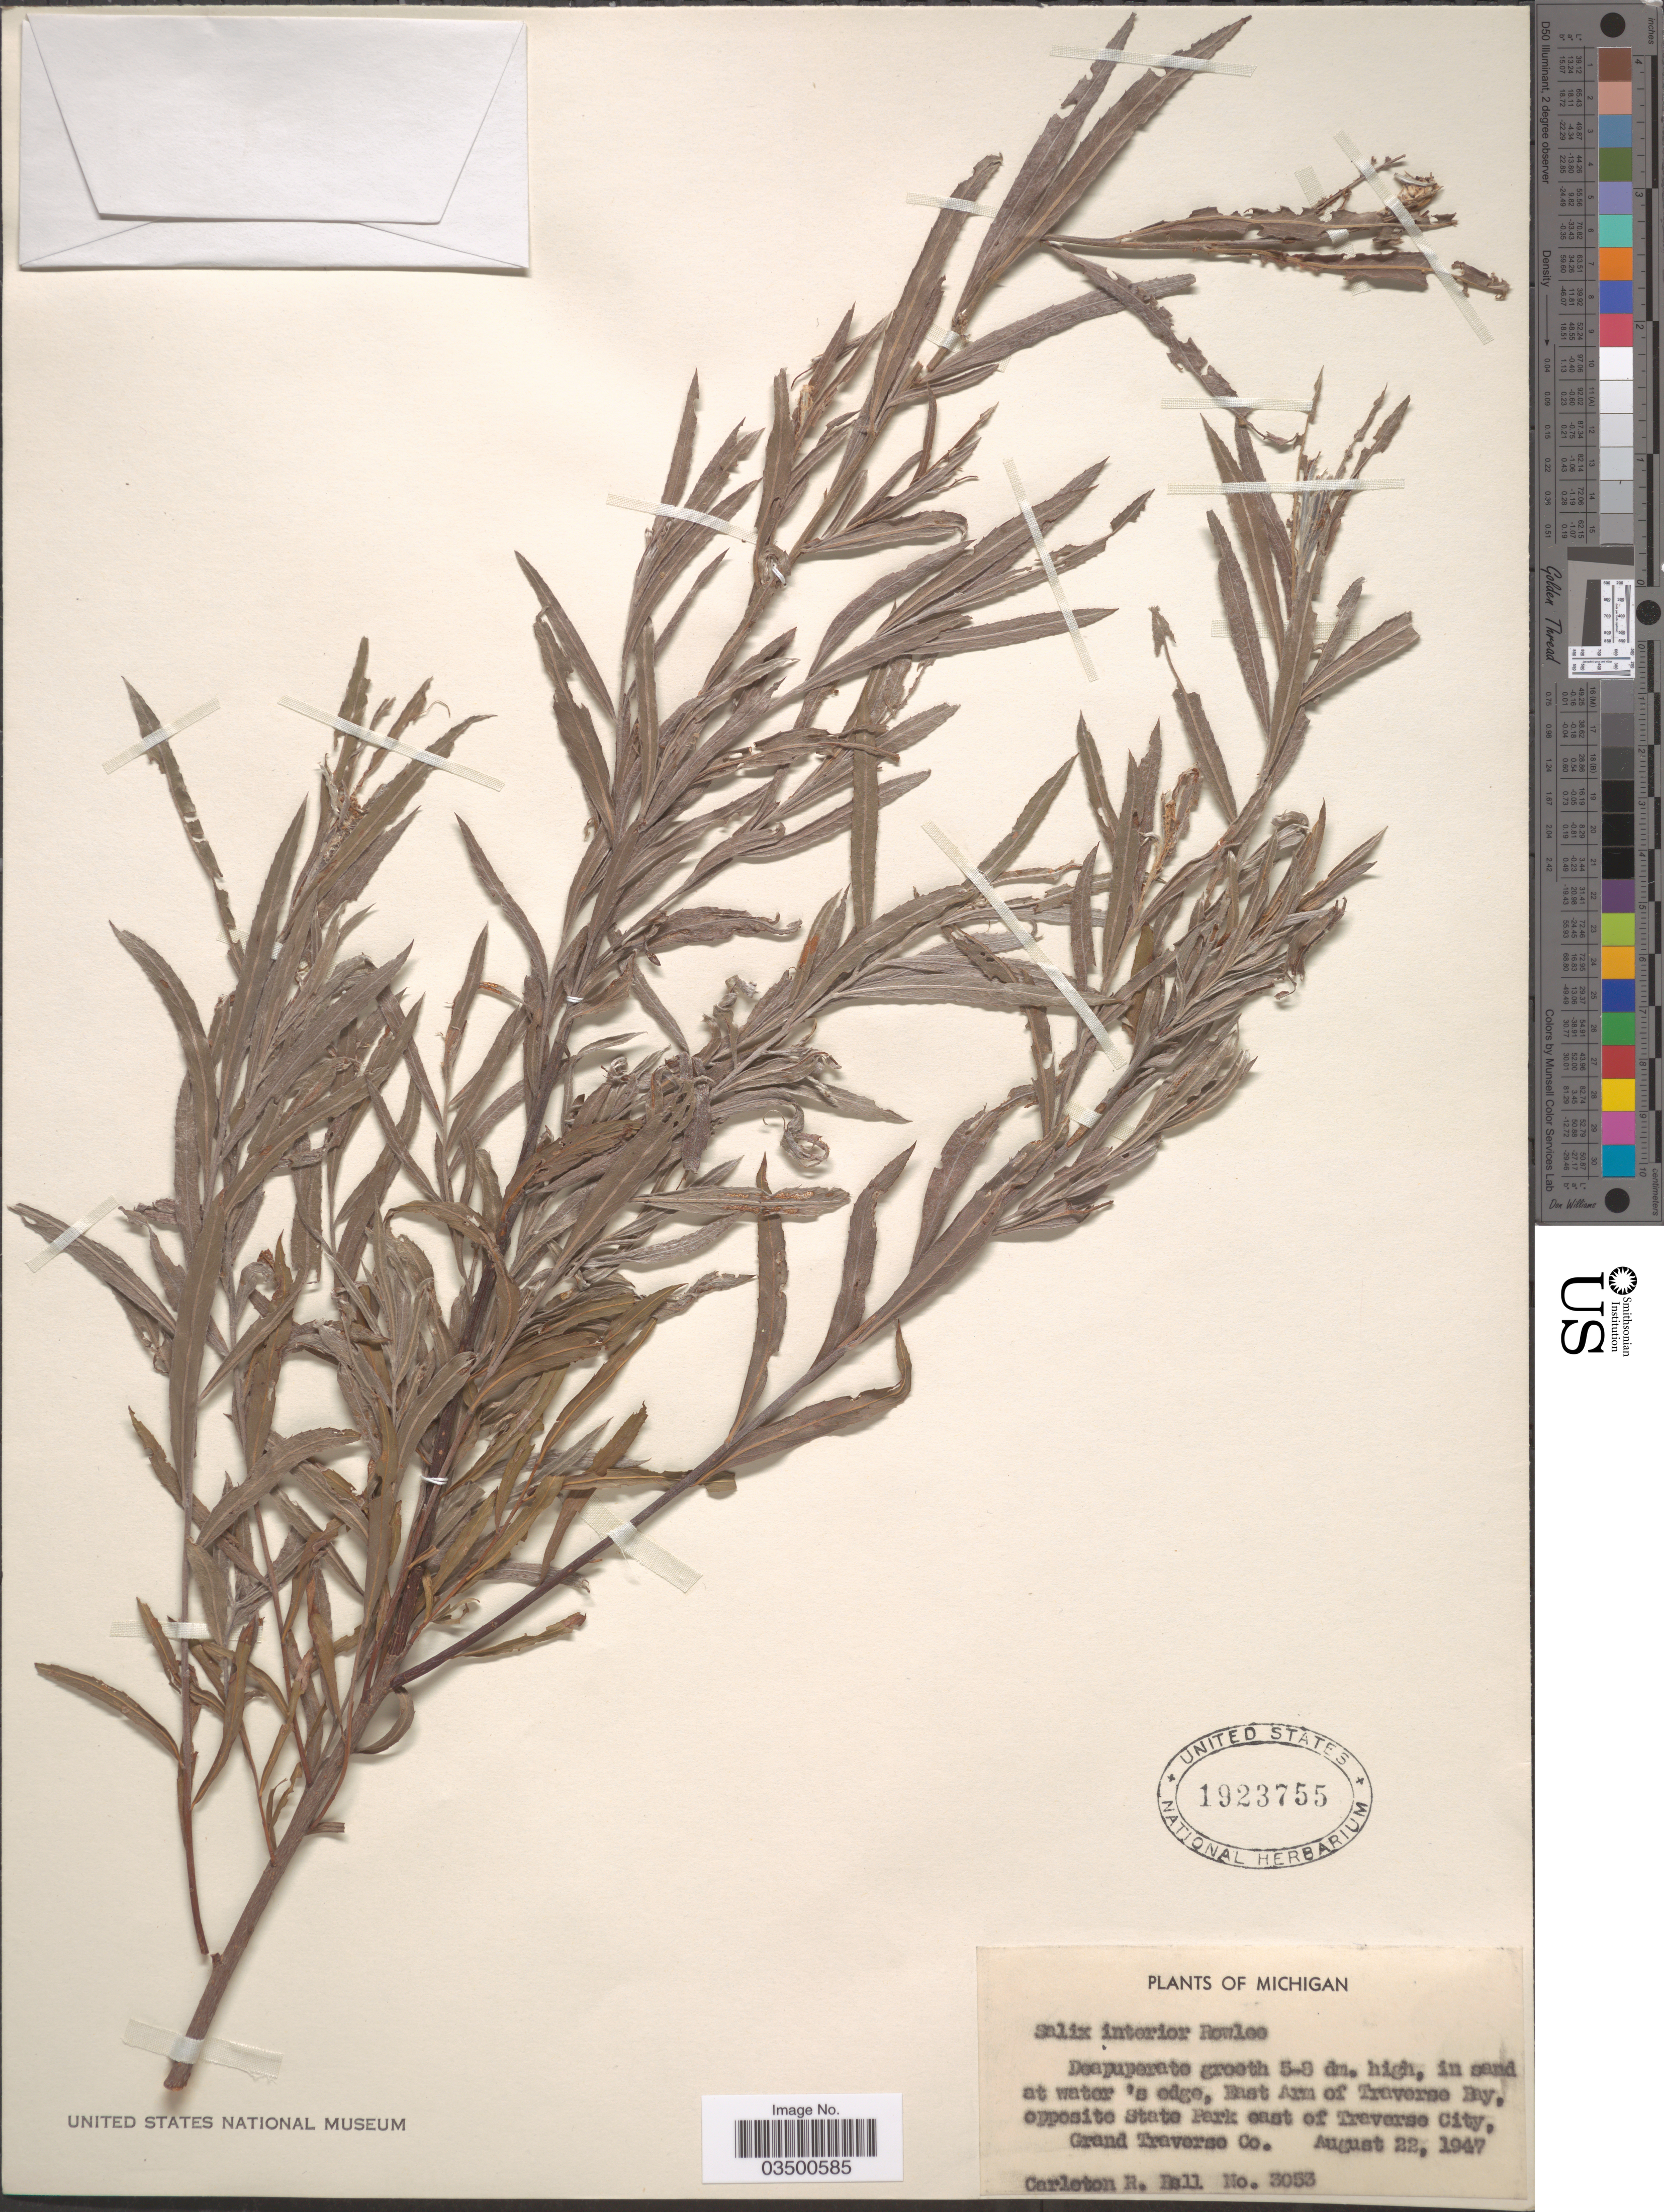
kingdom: Plantae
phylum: Tracheophyta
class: Magnoliopsida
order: Malpighiales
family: Salicaceae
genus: Salix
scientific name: Salix interior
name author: Rowlee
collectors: C. R. Ball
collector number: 3053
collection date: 1947-08-22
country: United States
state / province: Michigan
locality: In sand at water's edge, East Arm of Traverse Bay, opposite State Park east of Traverse City, Grand Traverso Co.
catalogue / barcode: US 1923755